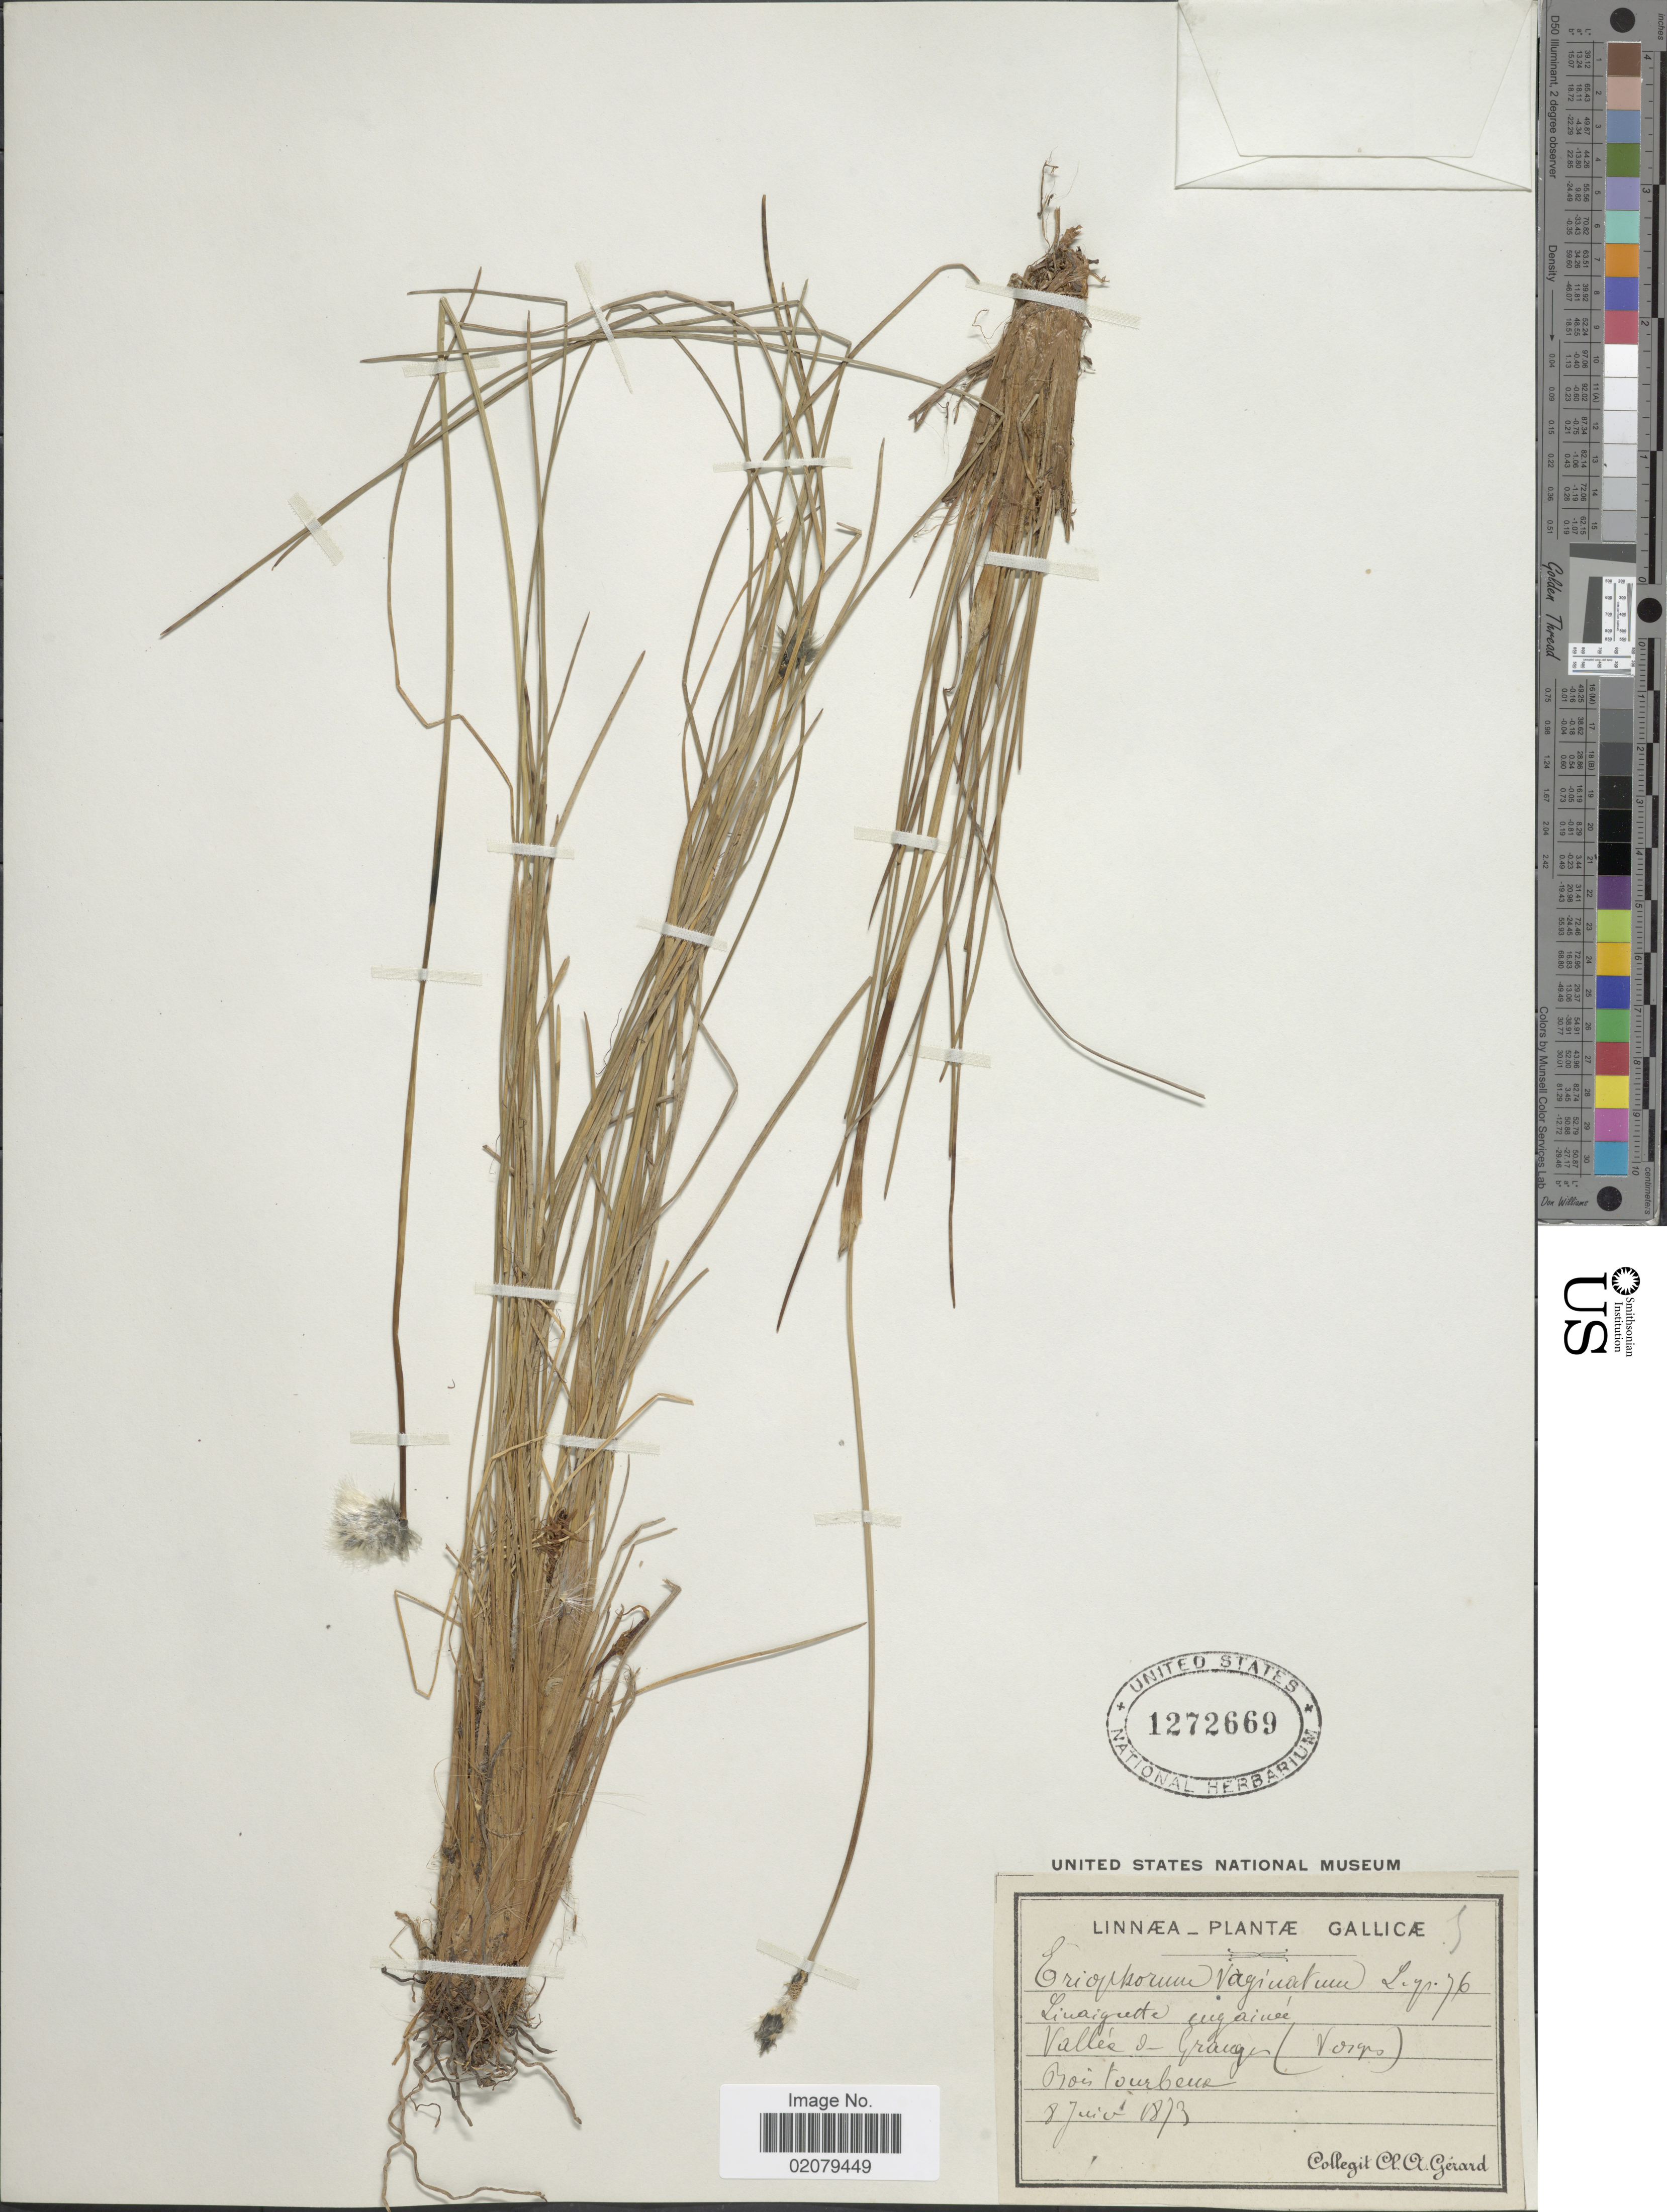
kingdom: Plantae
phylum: Tracheophyta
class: Liliopsida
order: Poales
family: Cyperaceae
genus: Eriophorum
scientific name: Eriophorum vaginatum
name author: L.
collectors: C. Gerard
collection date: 1873-06-08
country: France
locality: Gallicae, Valles de Graig (vois) Bois tourbeux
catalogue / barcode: US 1272669